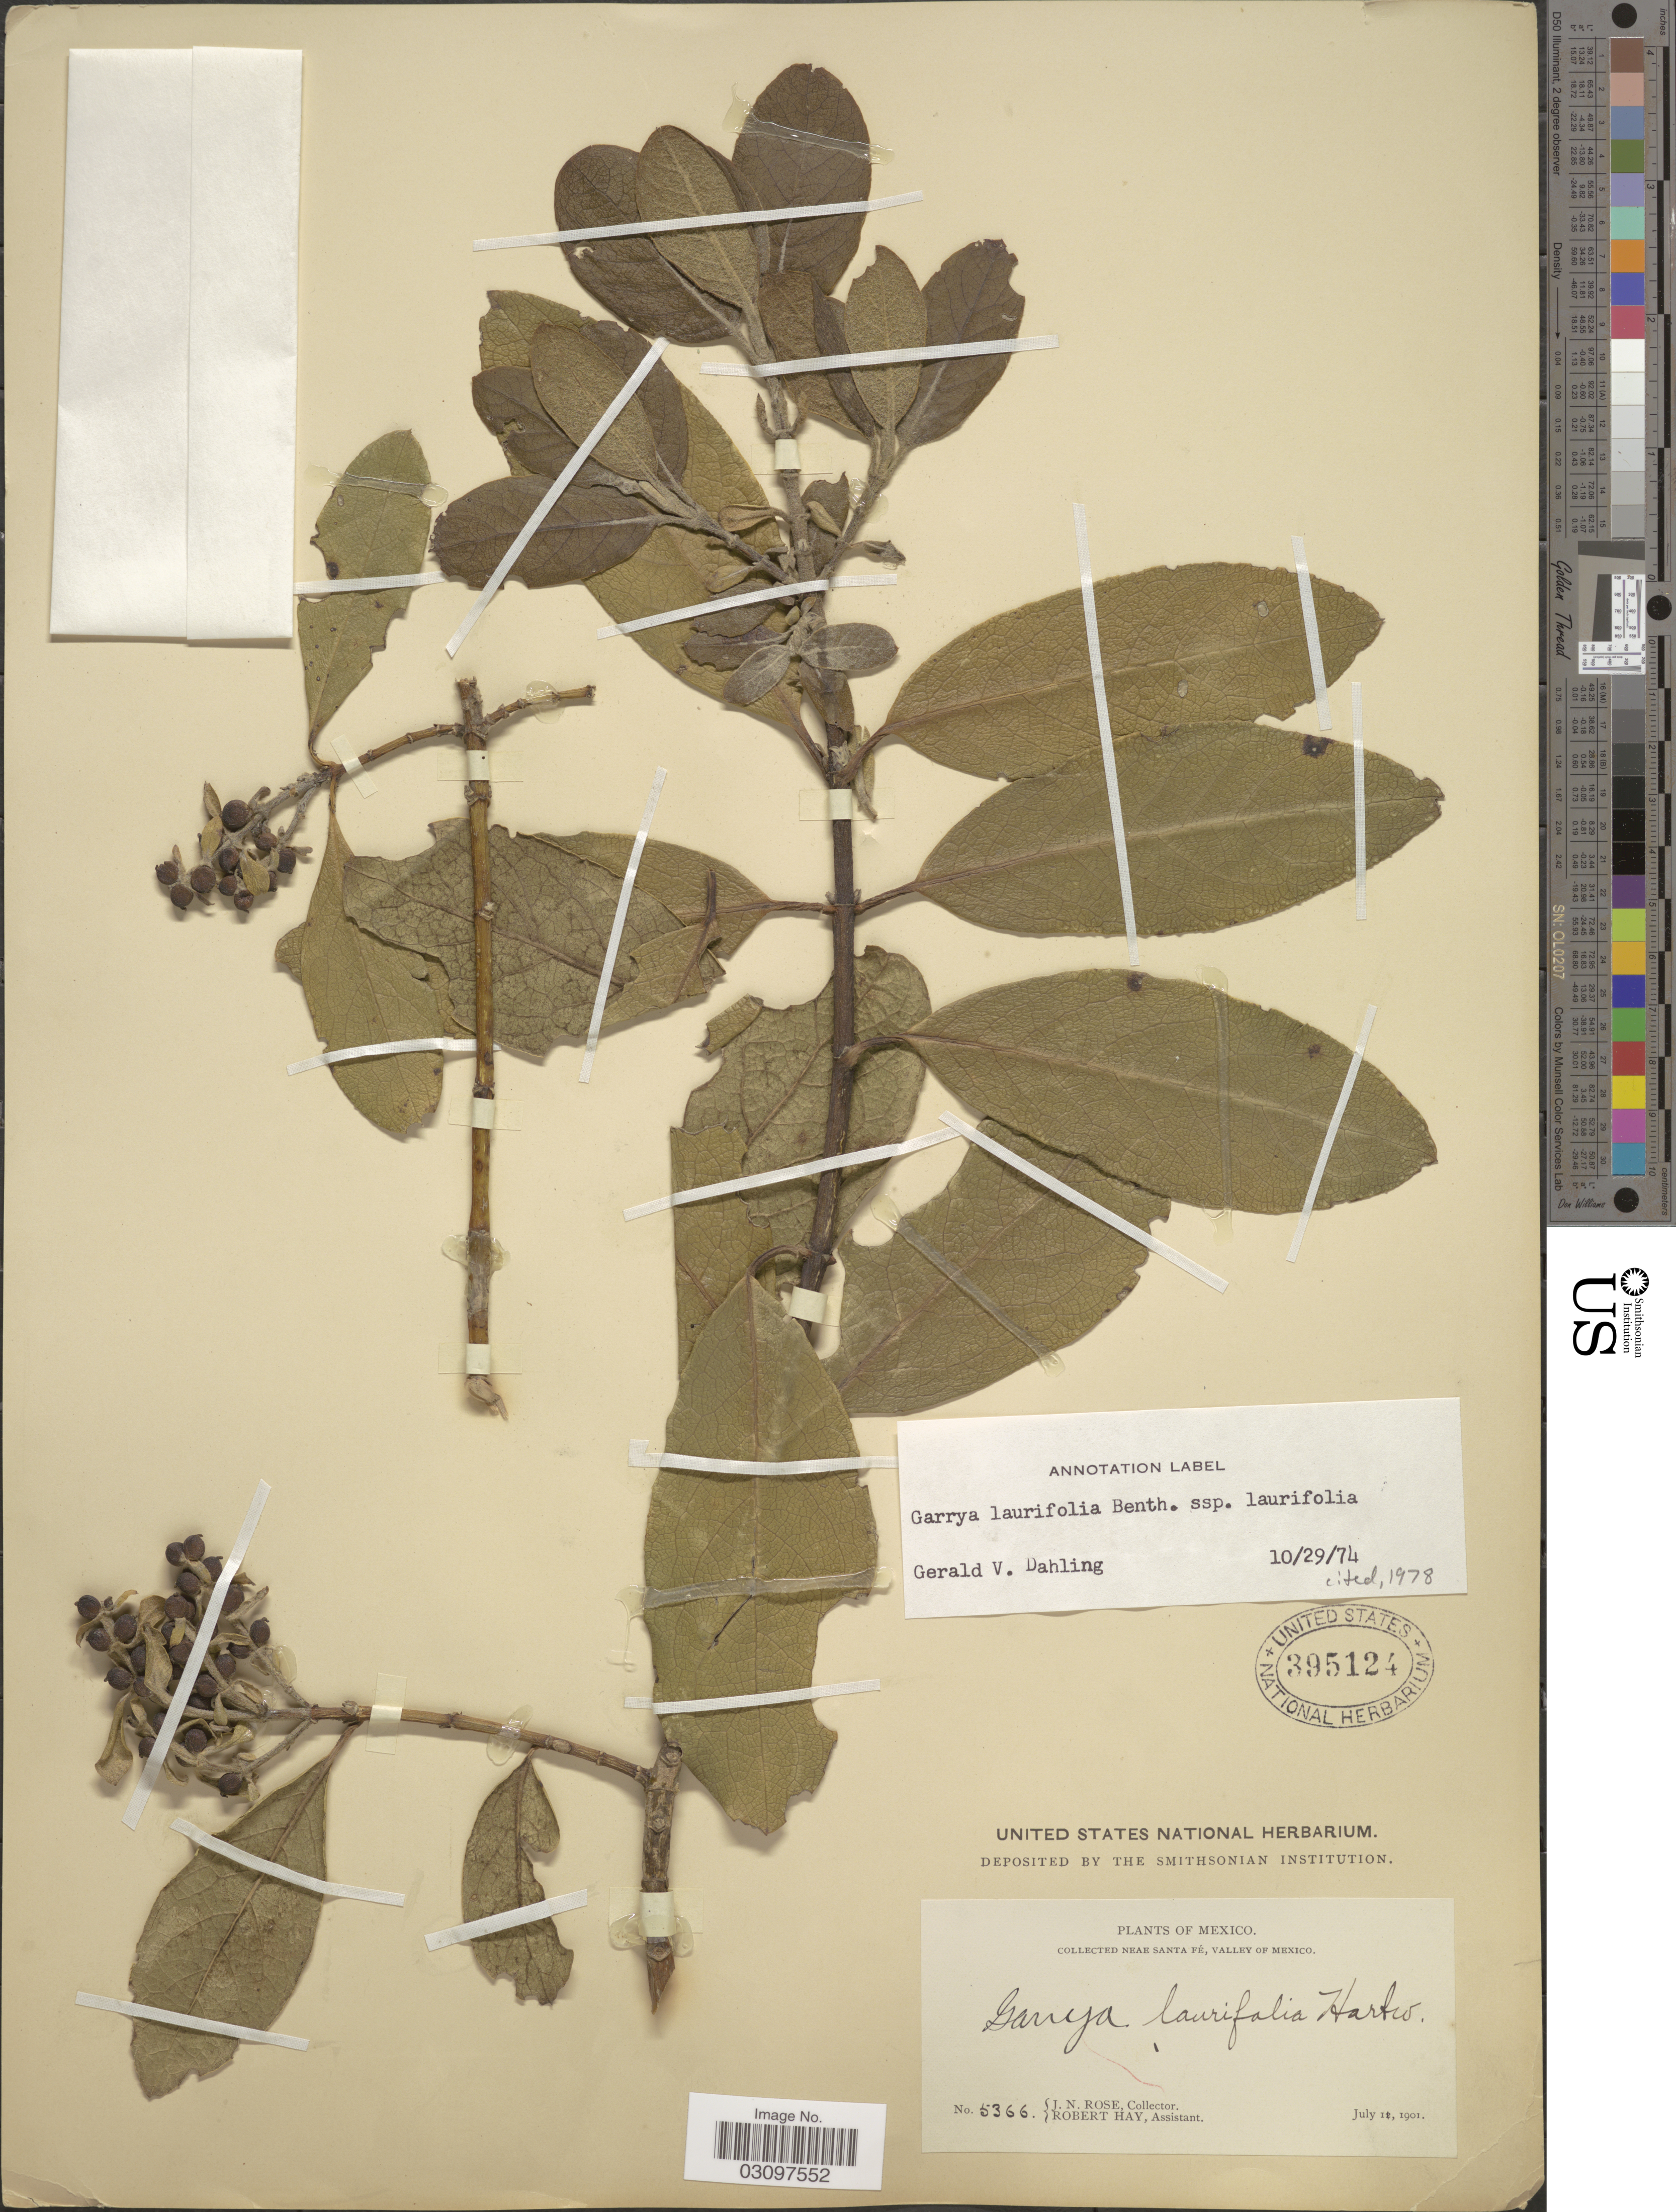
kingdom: Plantae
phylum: Tracheophyta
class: Magnoliopsida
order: Garryales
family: Garryaceae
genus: Garrya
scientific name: Garrya laurifolia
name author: Hartw. ex Benth.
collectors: J. N. Rose & R. Hay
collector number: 5366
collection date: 1901-07-11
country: Mexico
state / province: México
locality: Near Santa Fé, Valley of Mexico.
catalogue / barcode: US 395124